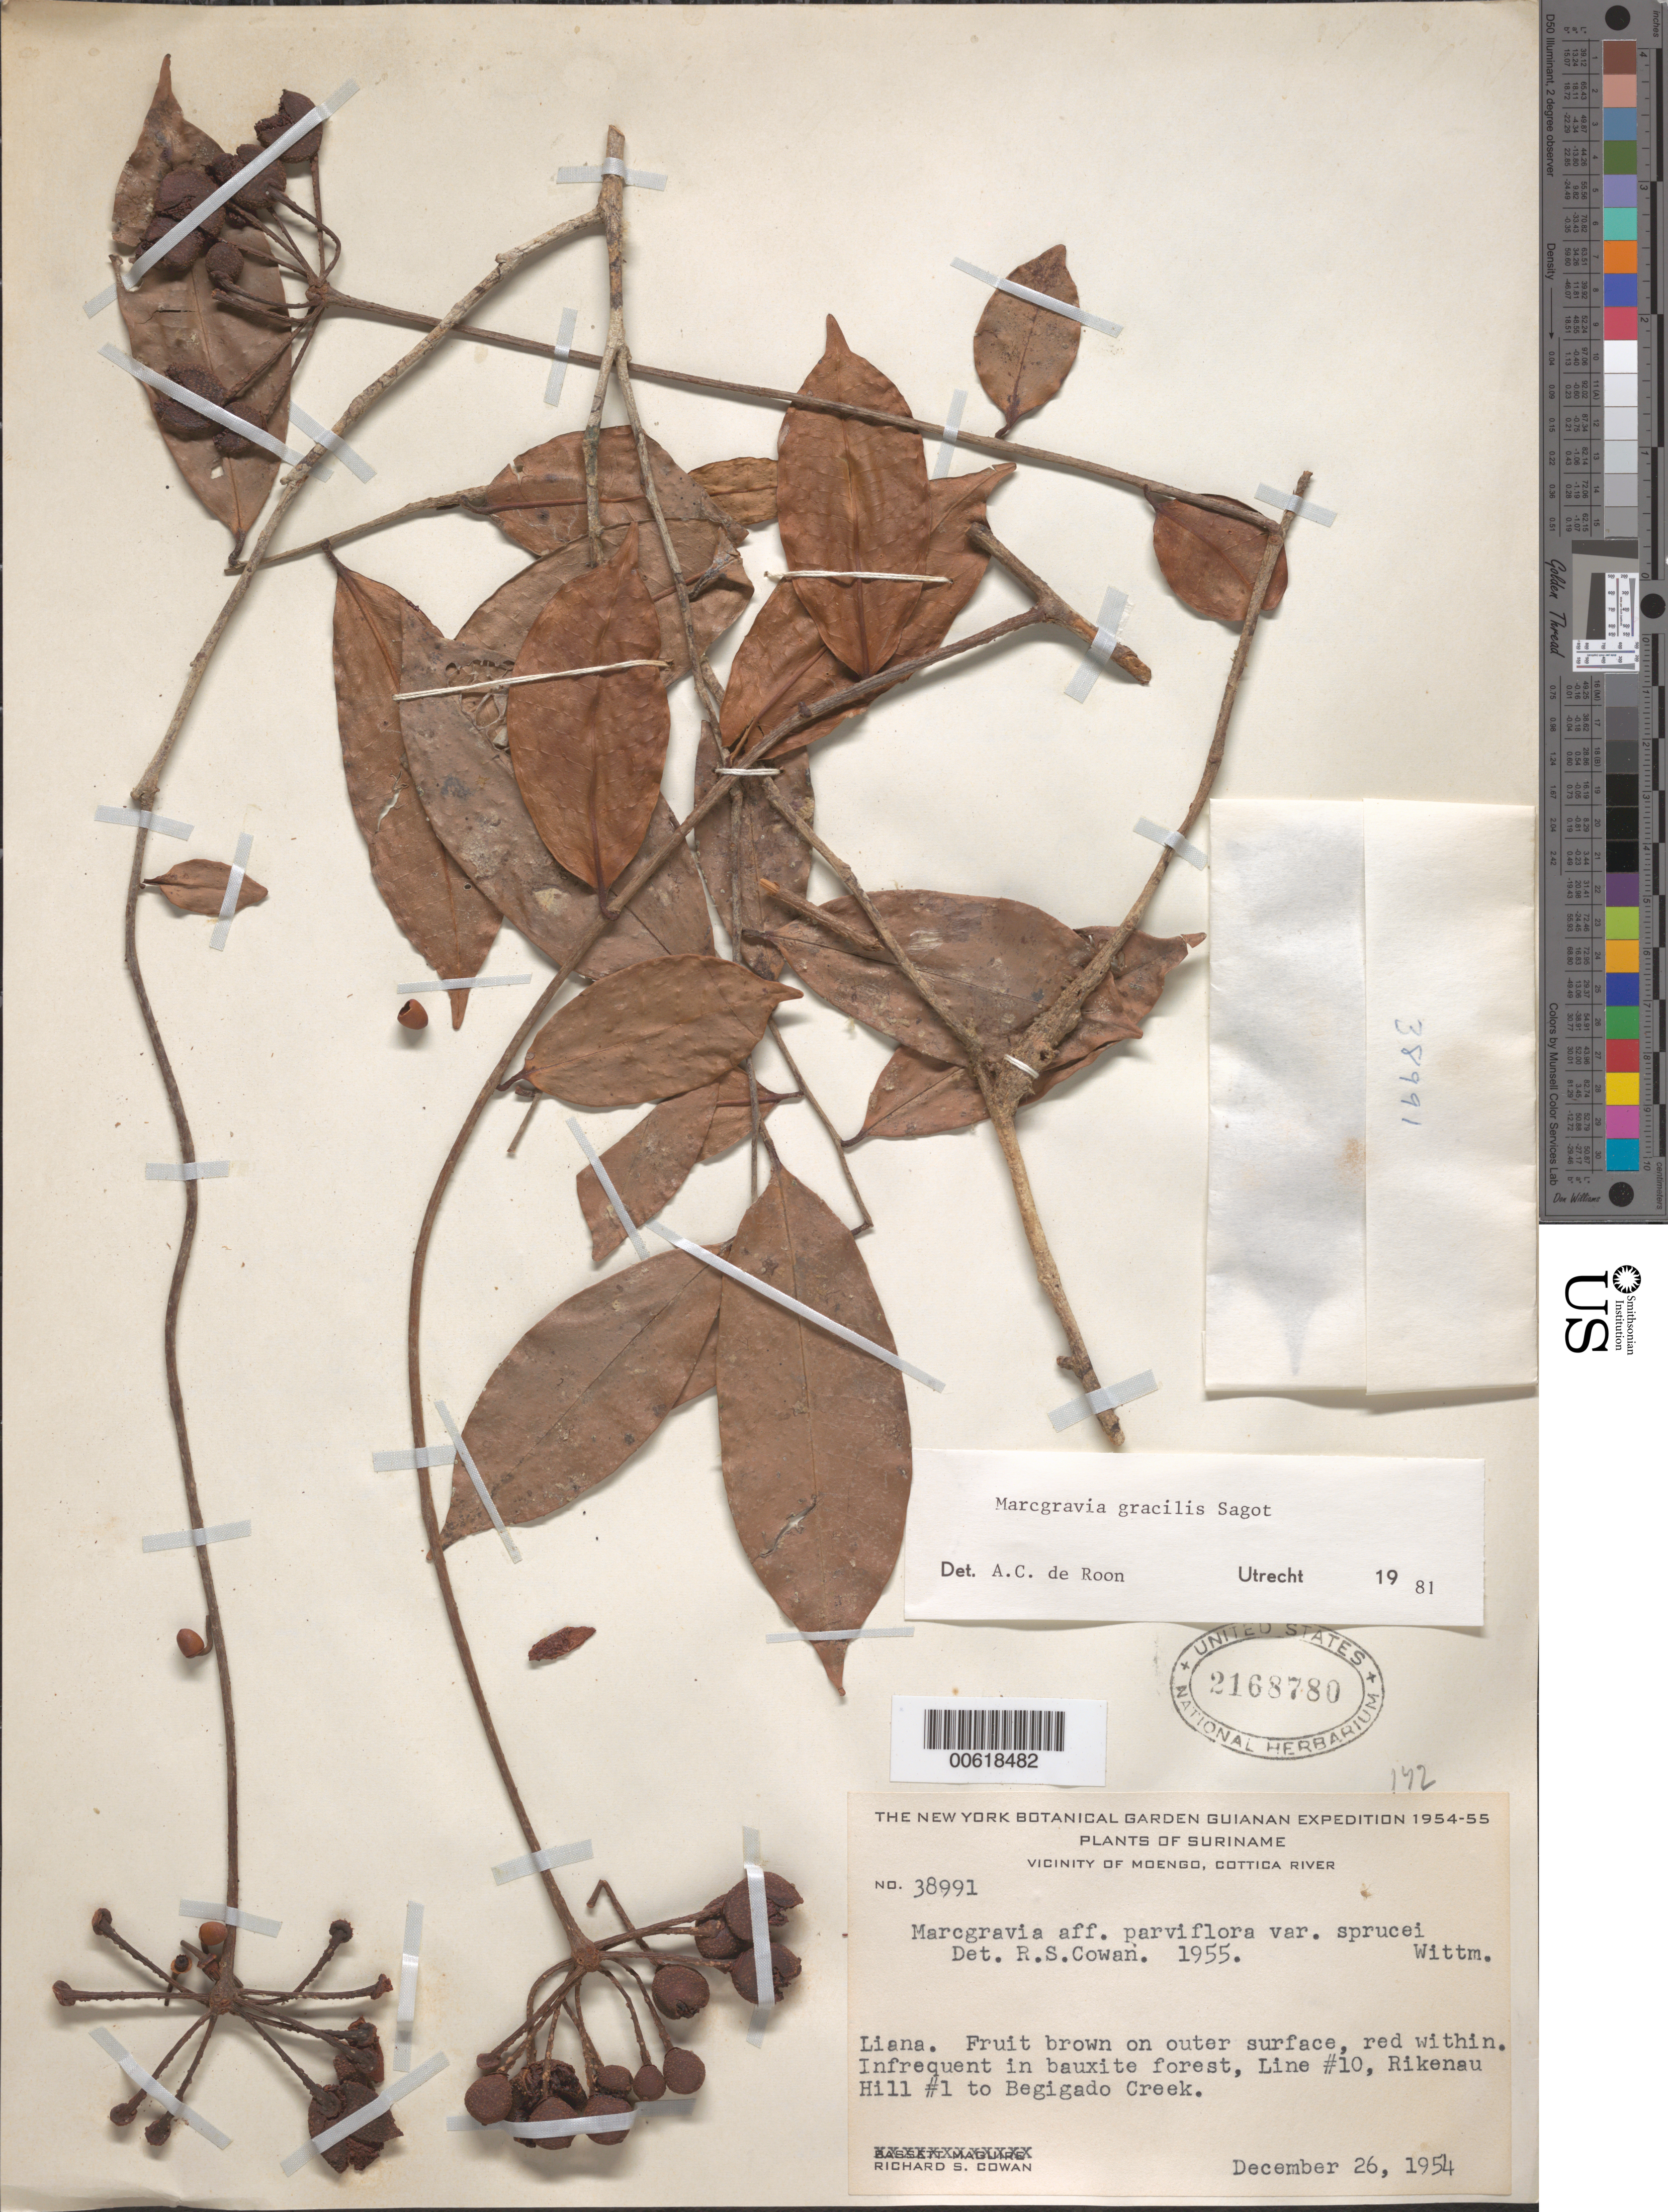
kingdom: Plantae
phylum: Tracheophyta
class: Magnoliopsida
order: Ericales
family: Marcgraviaceae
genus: Marcgravia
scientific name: Marcgravia gracilis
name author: Sagot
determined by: de Roon, A. C.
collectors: R. S. Cowan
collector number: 38991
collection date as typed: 26-Dec-54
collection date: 1954-12-26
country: Suriname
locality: Cottica R., vic. of Moengo, Rikenau Hill #2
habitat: Bauxite forest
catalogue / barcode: US 2168780